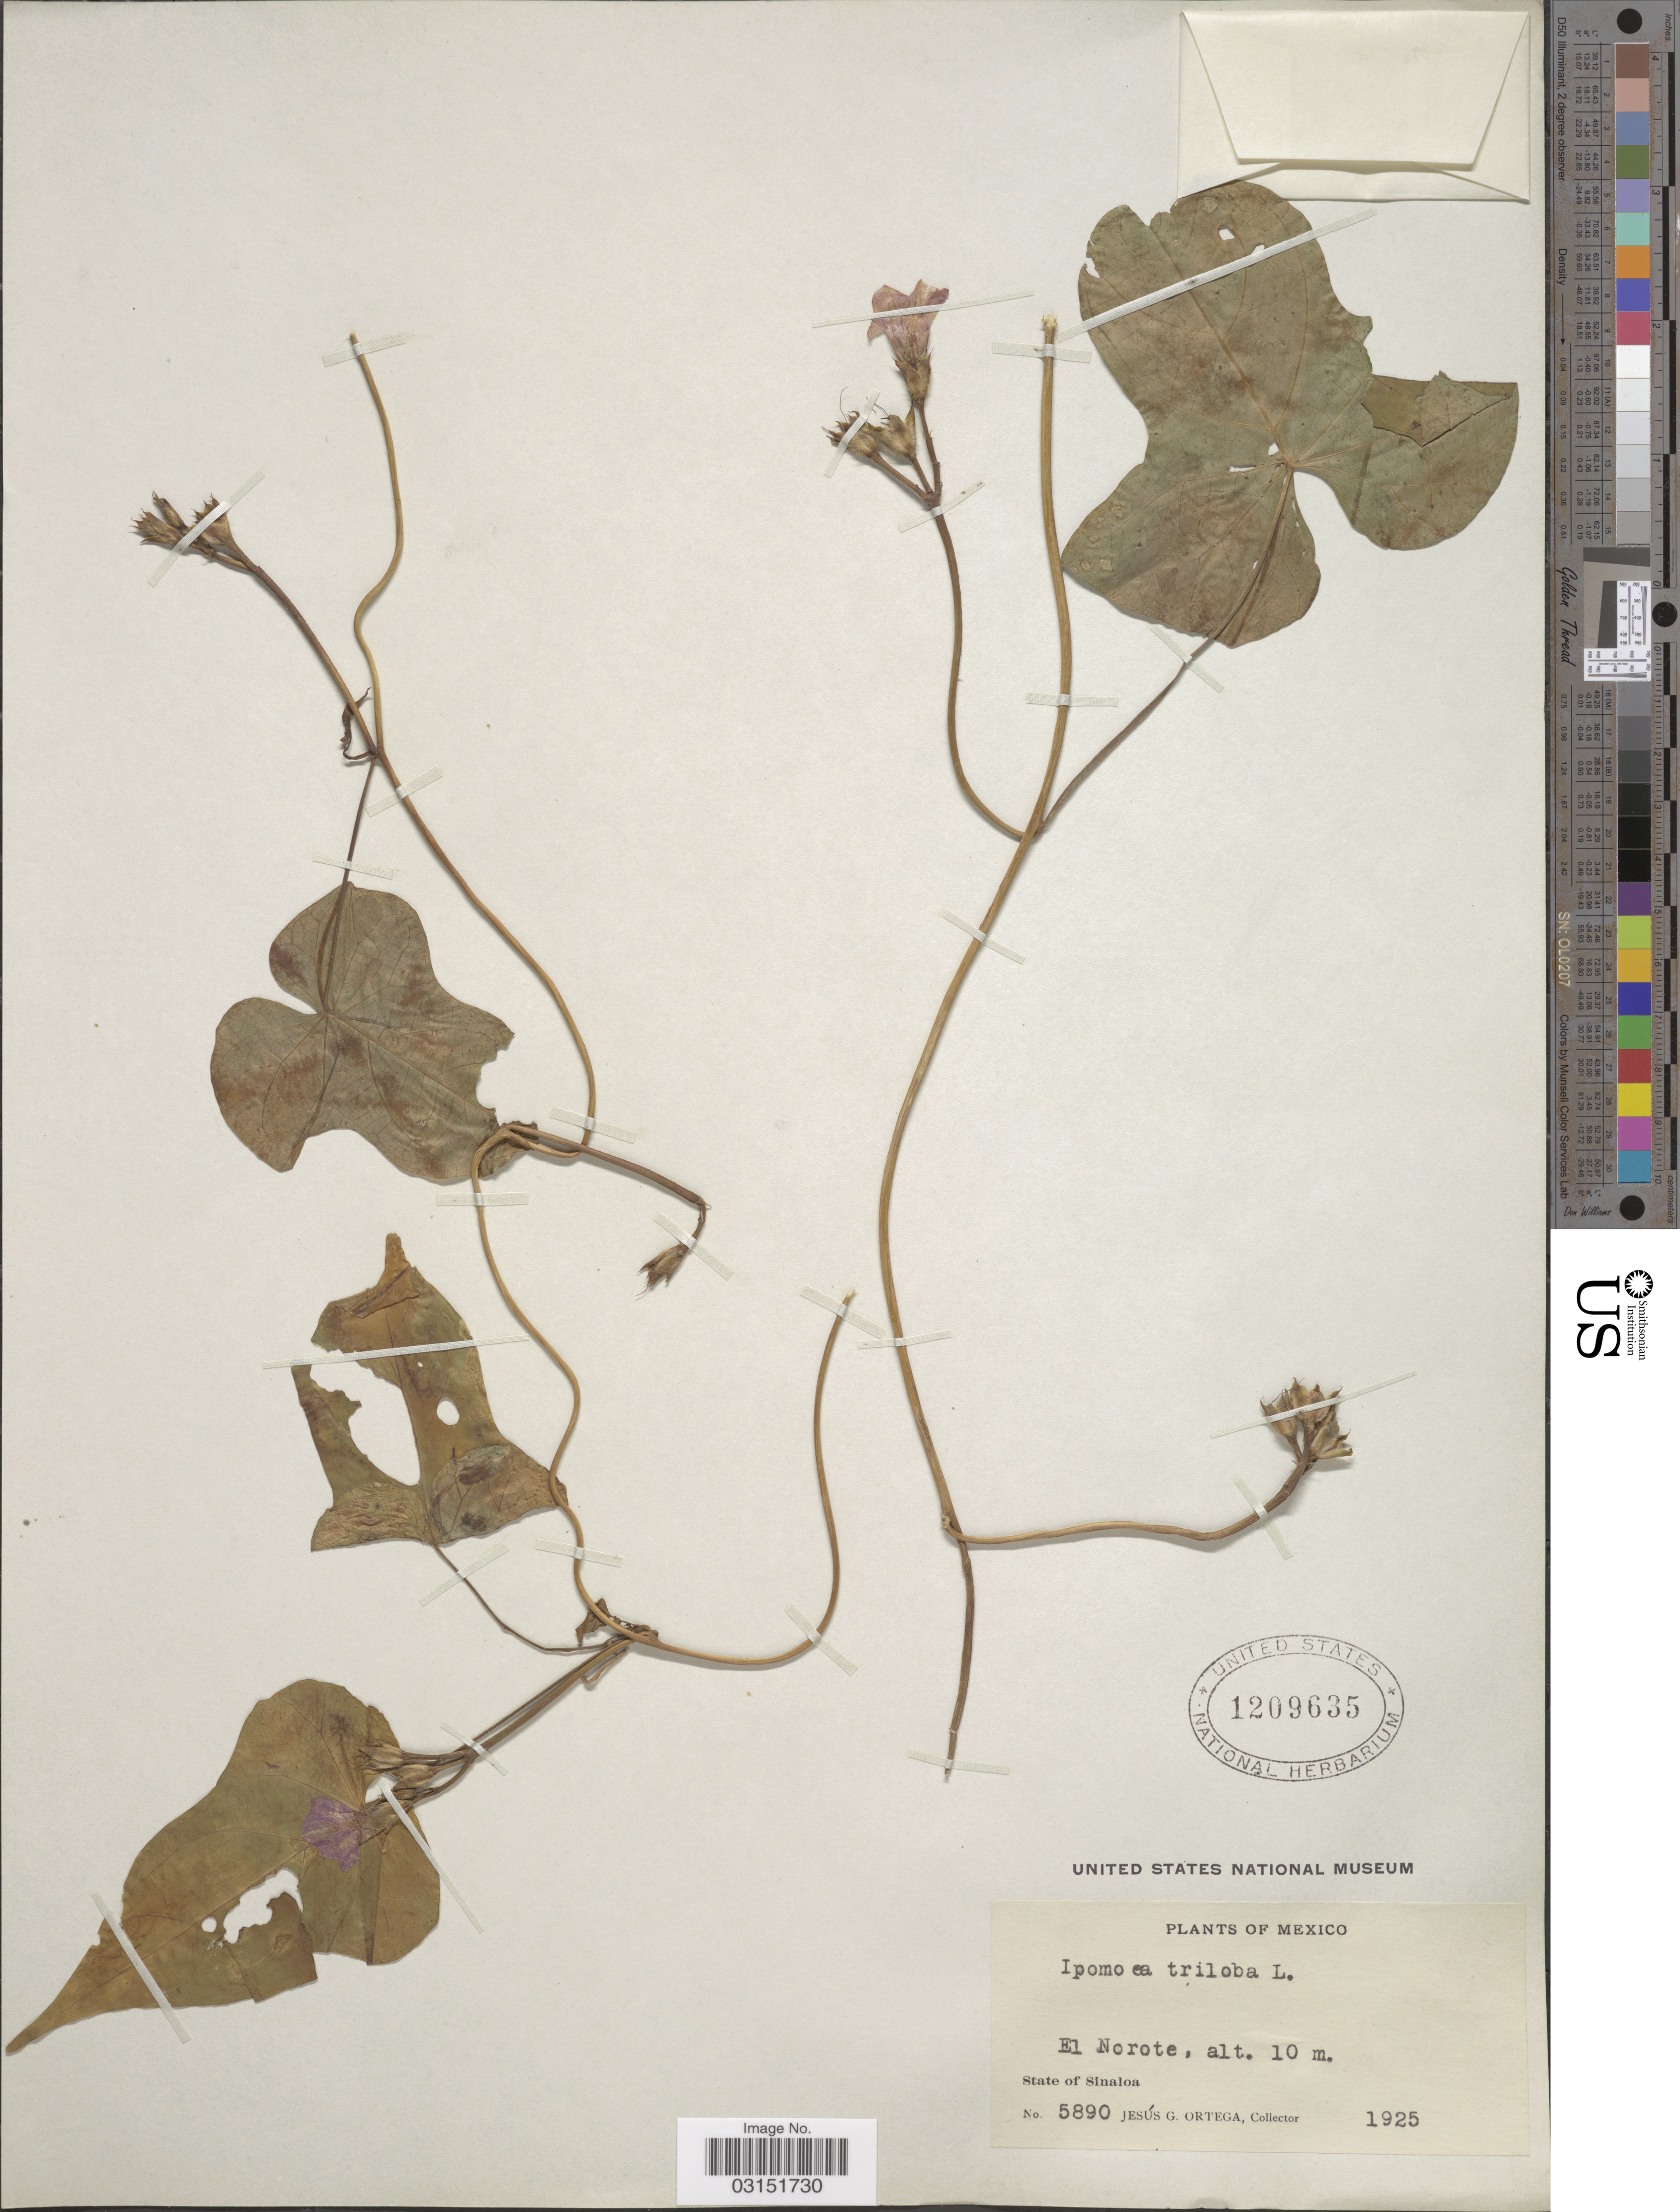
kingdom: Plantae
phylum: Tracheophyta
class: Magnoliopsida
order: Solanales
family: Convolvulaceae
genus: Ipomoea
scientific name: Ipomoea triloba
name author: L.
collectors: J. Ortega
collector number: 5890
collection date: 1925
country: Mexico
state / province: Sinaloa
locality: El Norote.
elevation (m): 10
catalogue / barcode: US 1209635